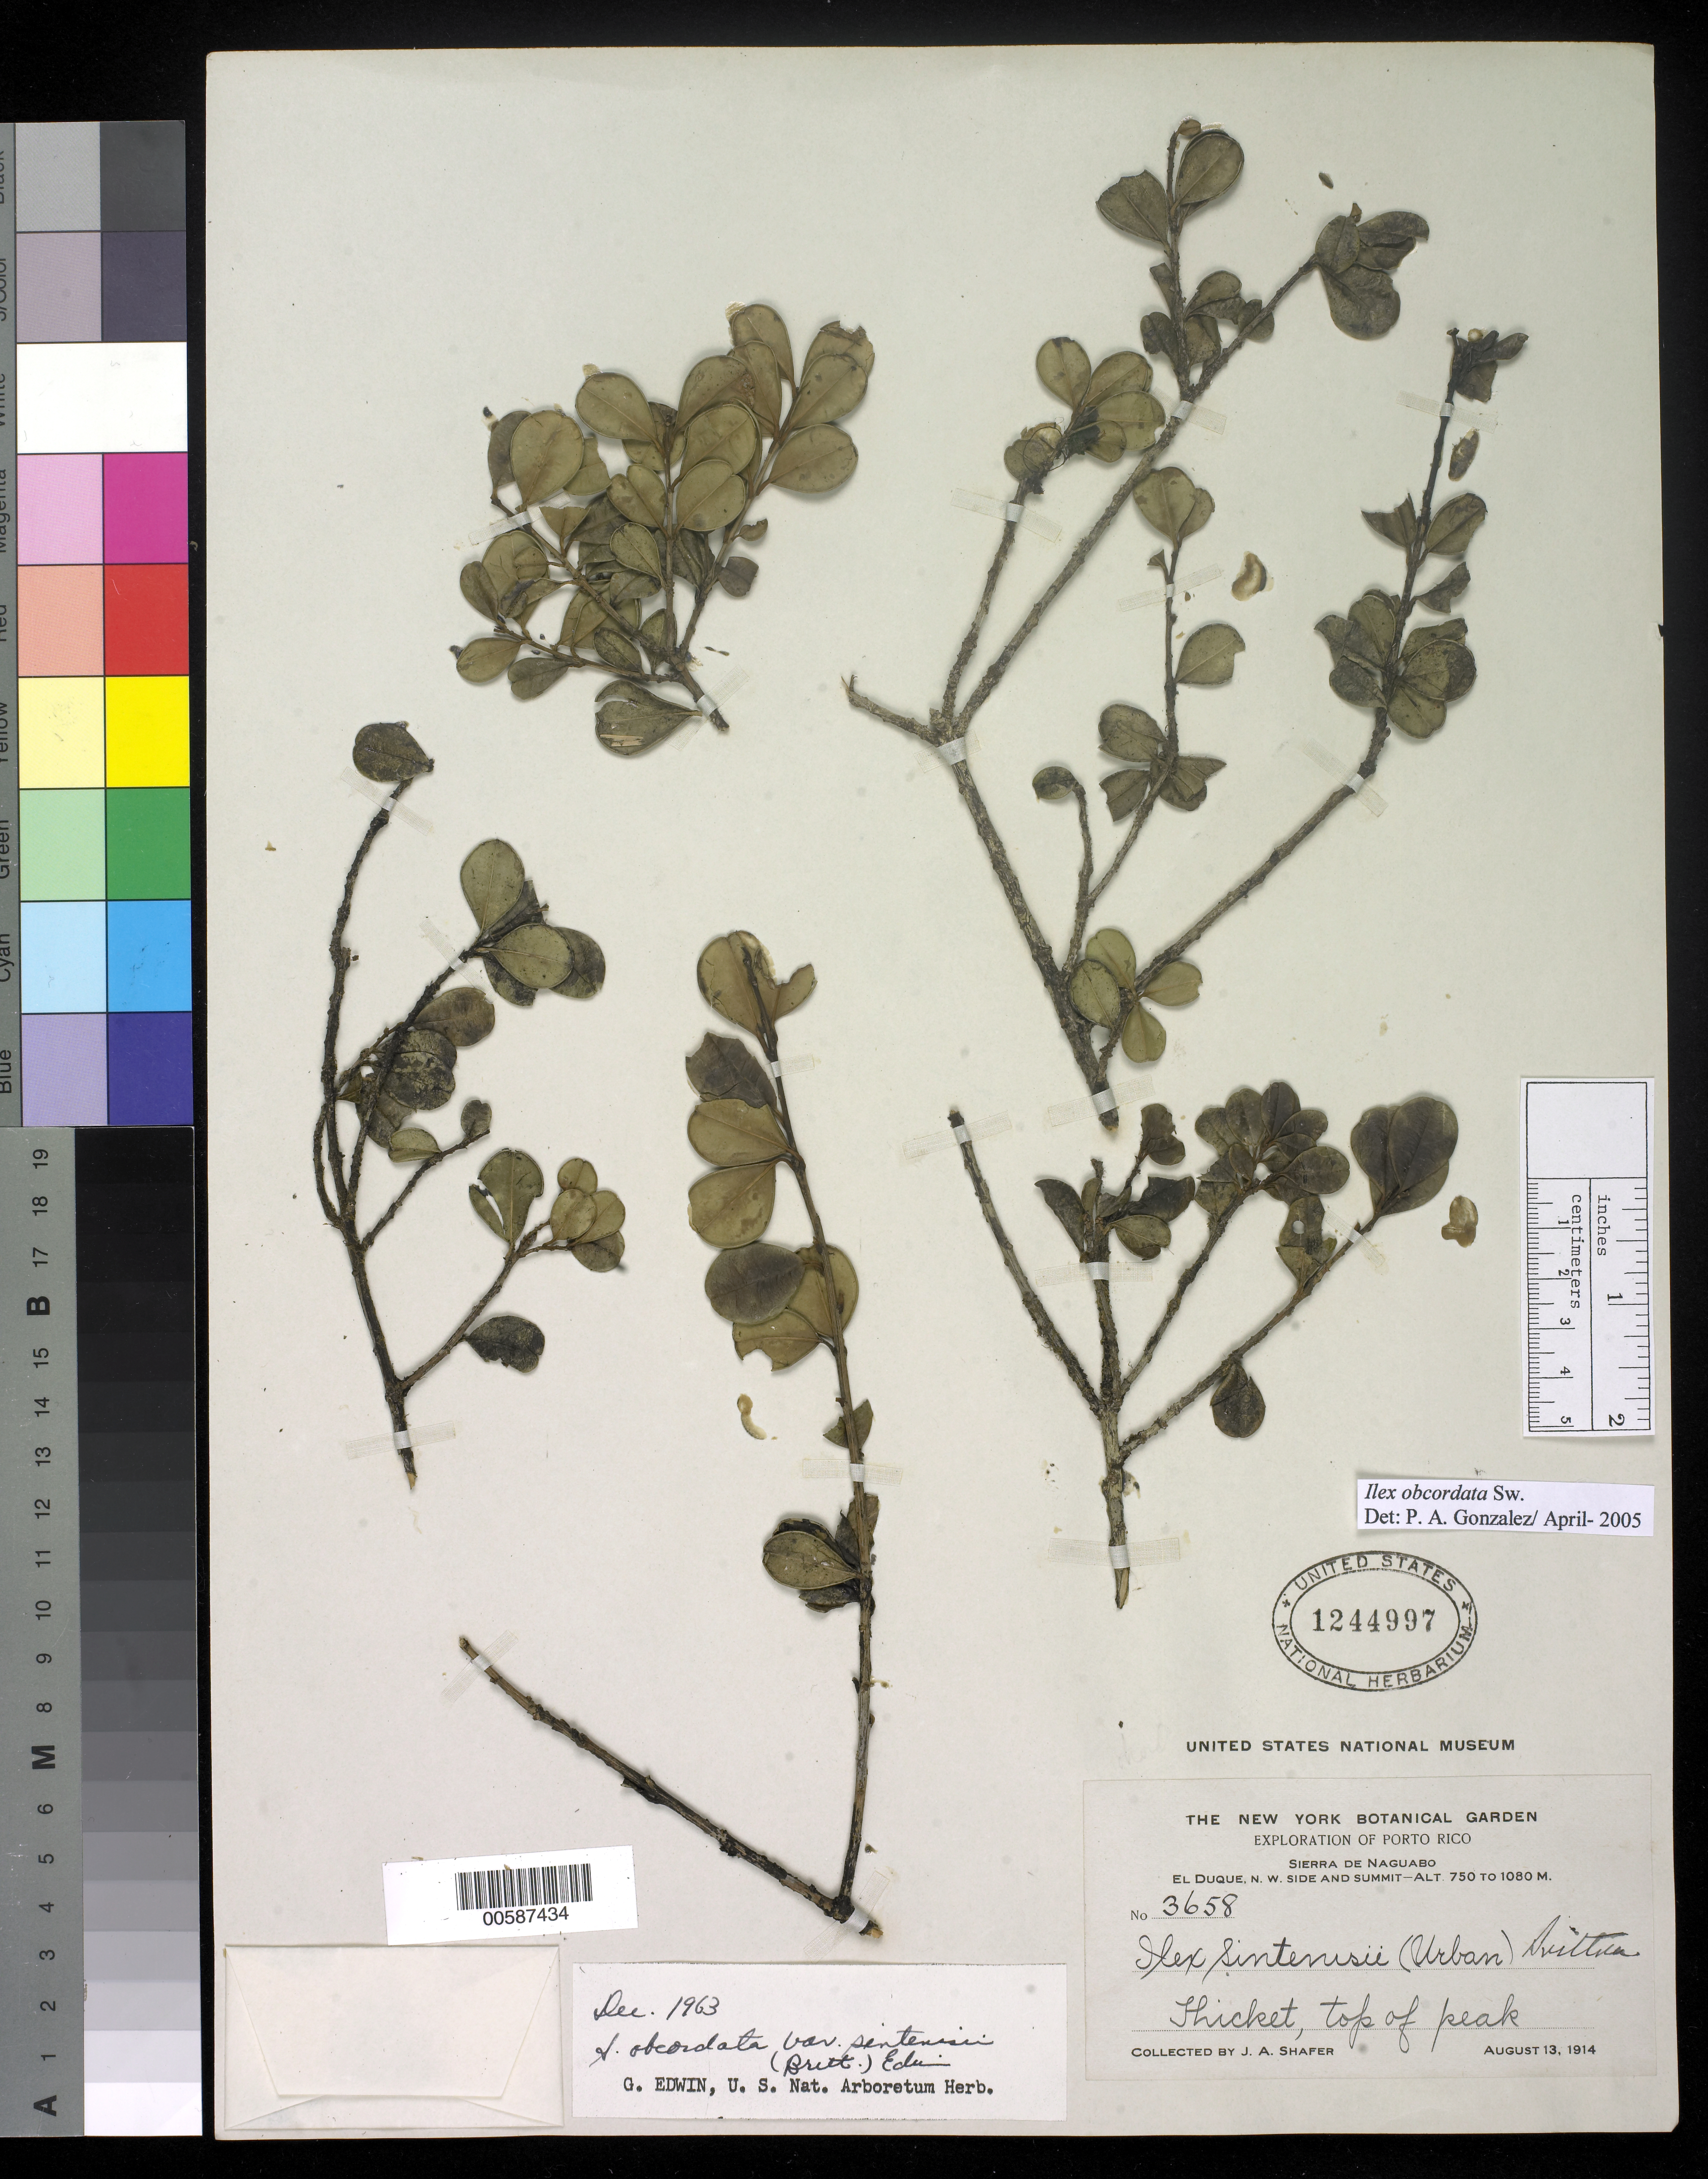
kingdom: Plantae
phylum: Tracheophyta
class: Magnoliopsida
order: Aquifoliales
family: Aquifoliaceae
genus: Ilex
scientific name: Ilex obcordata var. obcordata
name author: Sw.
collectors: J. A. Shafer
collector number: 3658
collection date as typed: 13 Aug 1914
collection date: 1914-08-13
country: Puerto Rico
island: Greater Antilles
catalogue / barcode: US 1244997